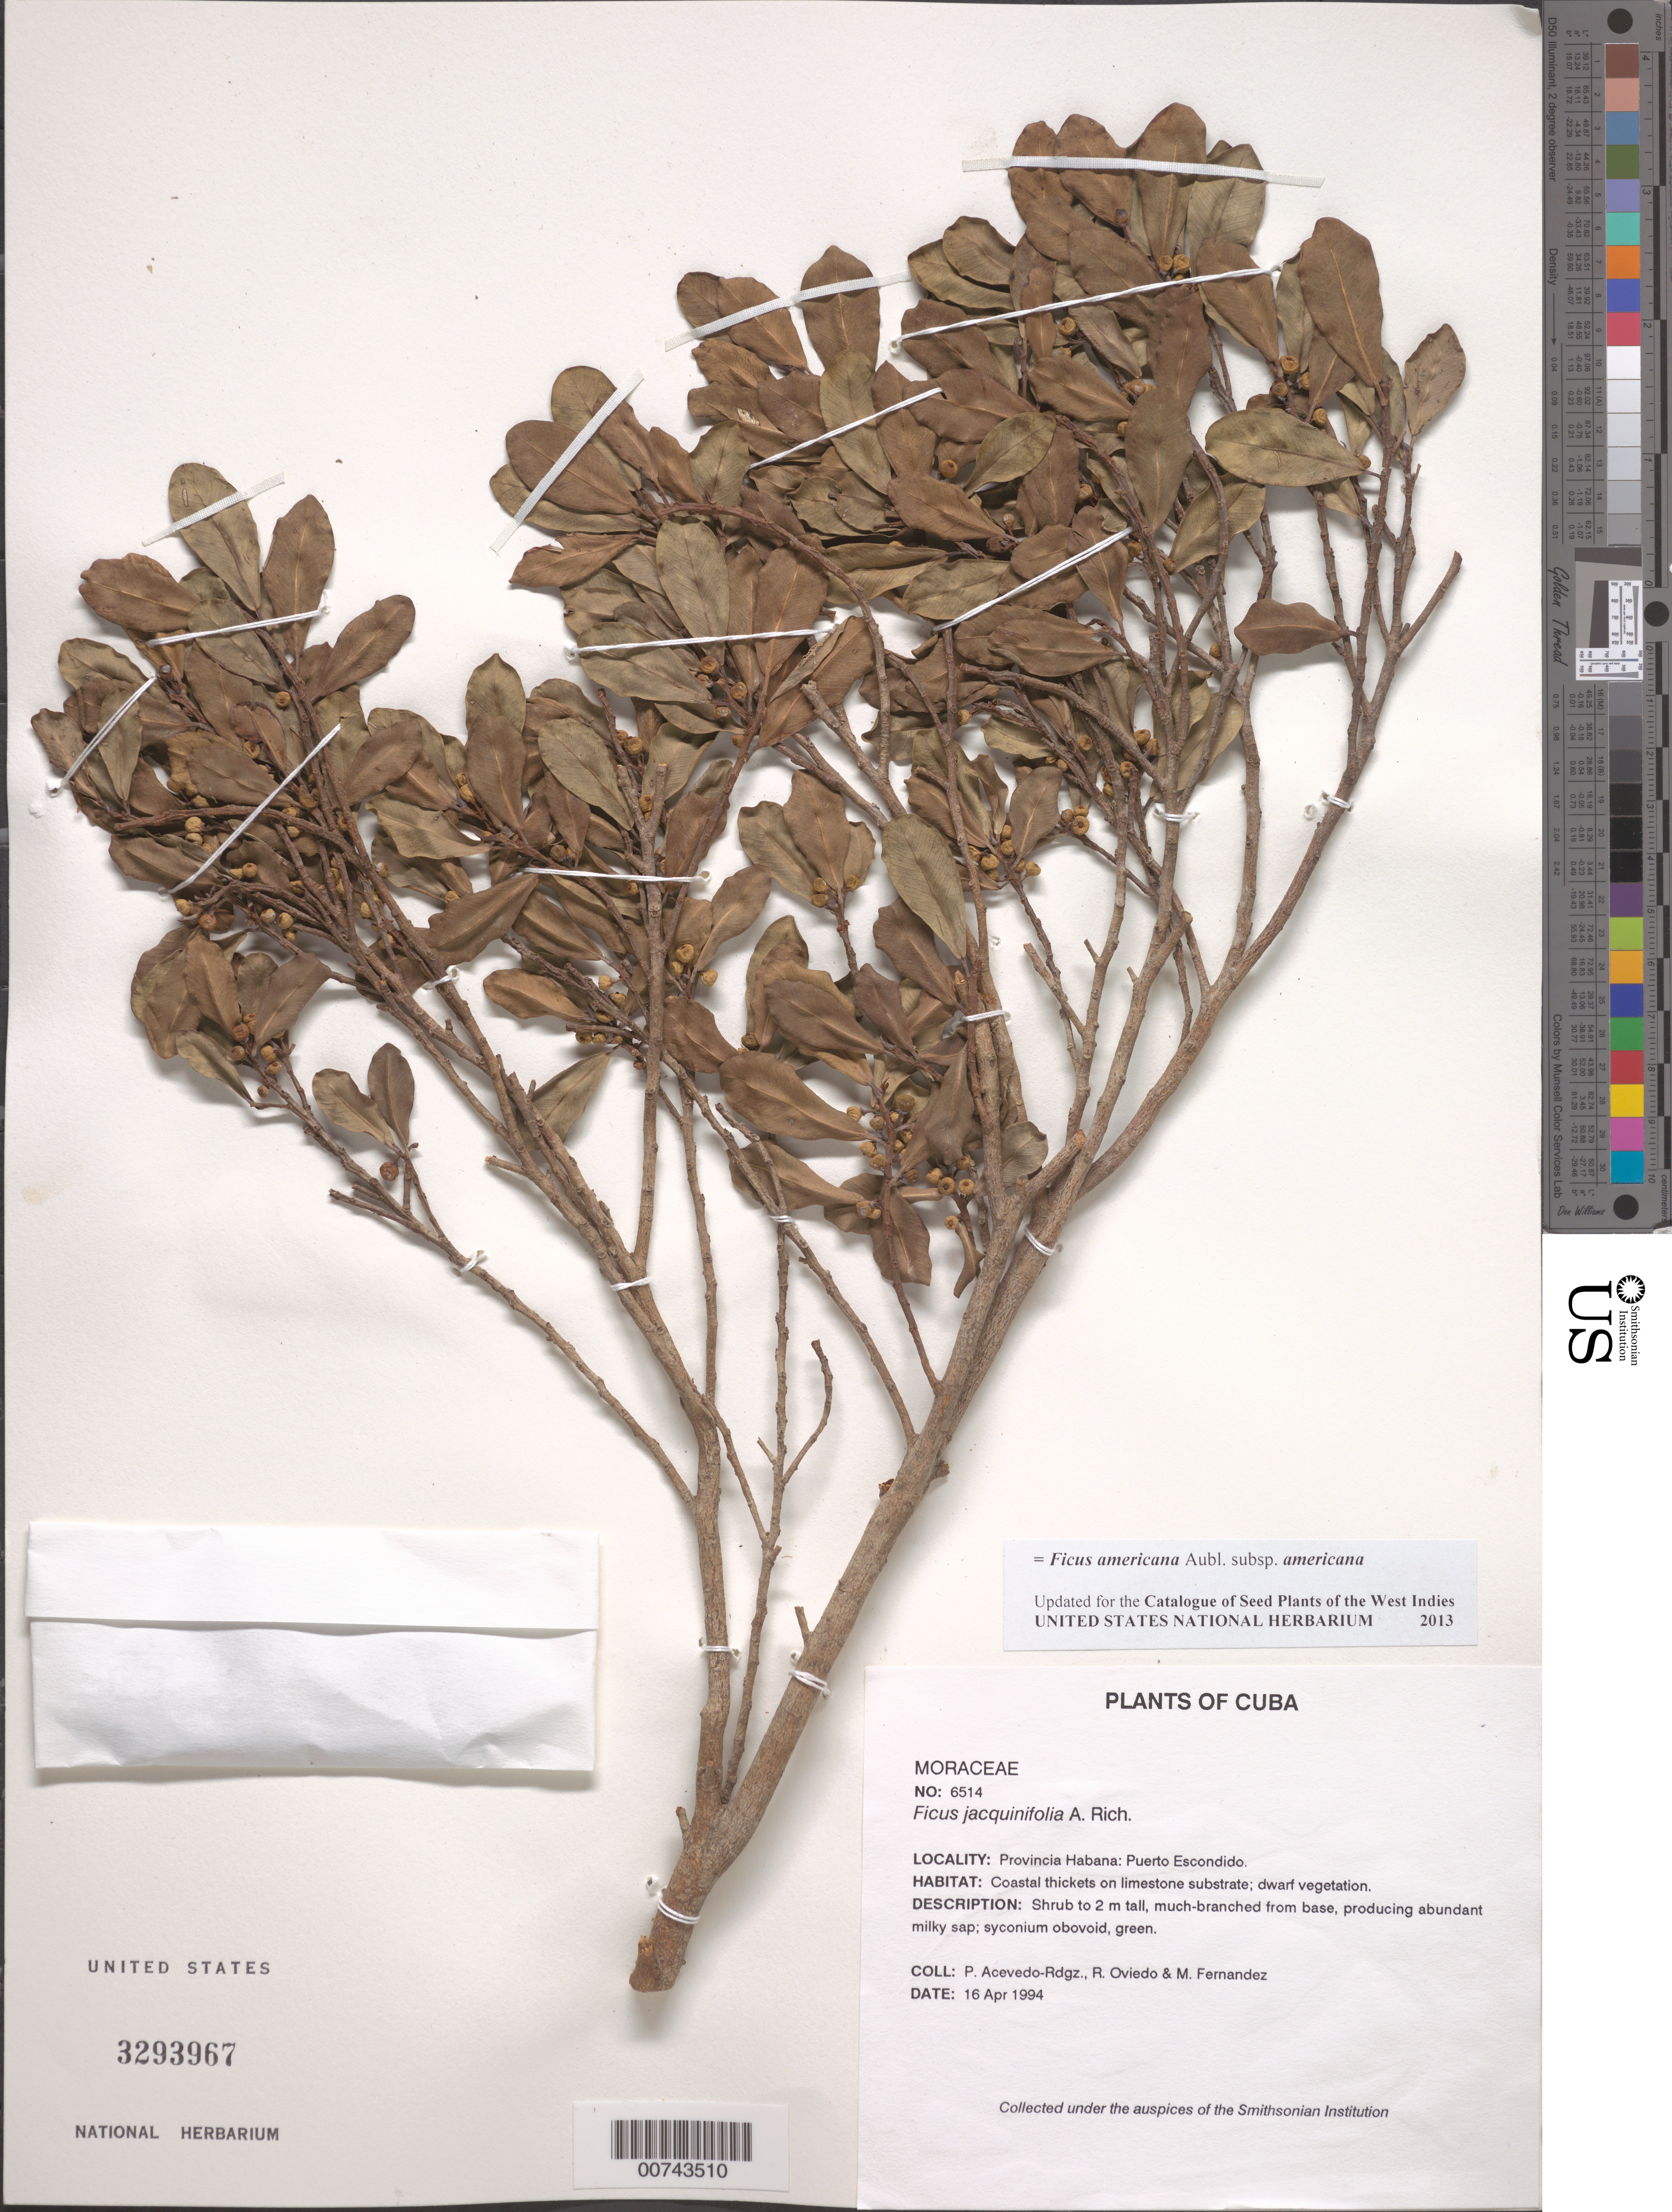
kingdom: Plantae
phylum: Tracheophyta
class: Magnoliopsida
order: Rosales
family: Moraceae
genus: Ficus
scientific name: Ficus jacquiniifolia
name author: A. Rich.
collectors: P. Acevedo-Rodr., R. Oviedo & M. Fernández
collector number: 6514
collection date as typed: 16 Apr 1994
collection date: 1994-04-16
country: Cuba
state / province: Mayabeque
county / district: Municipio de Santa Cruz del Norte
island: Cuba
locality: Puerto Escondido, ca 80 km E of Habana City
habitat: Coastal thickets on limestone substrate; dwarf vegetation.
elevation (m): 10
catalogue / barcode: US 3293967